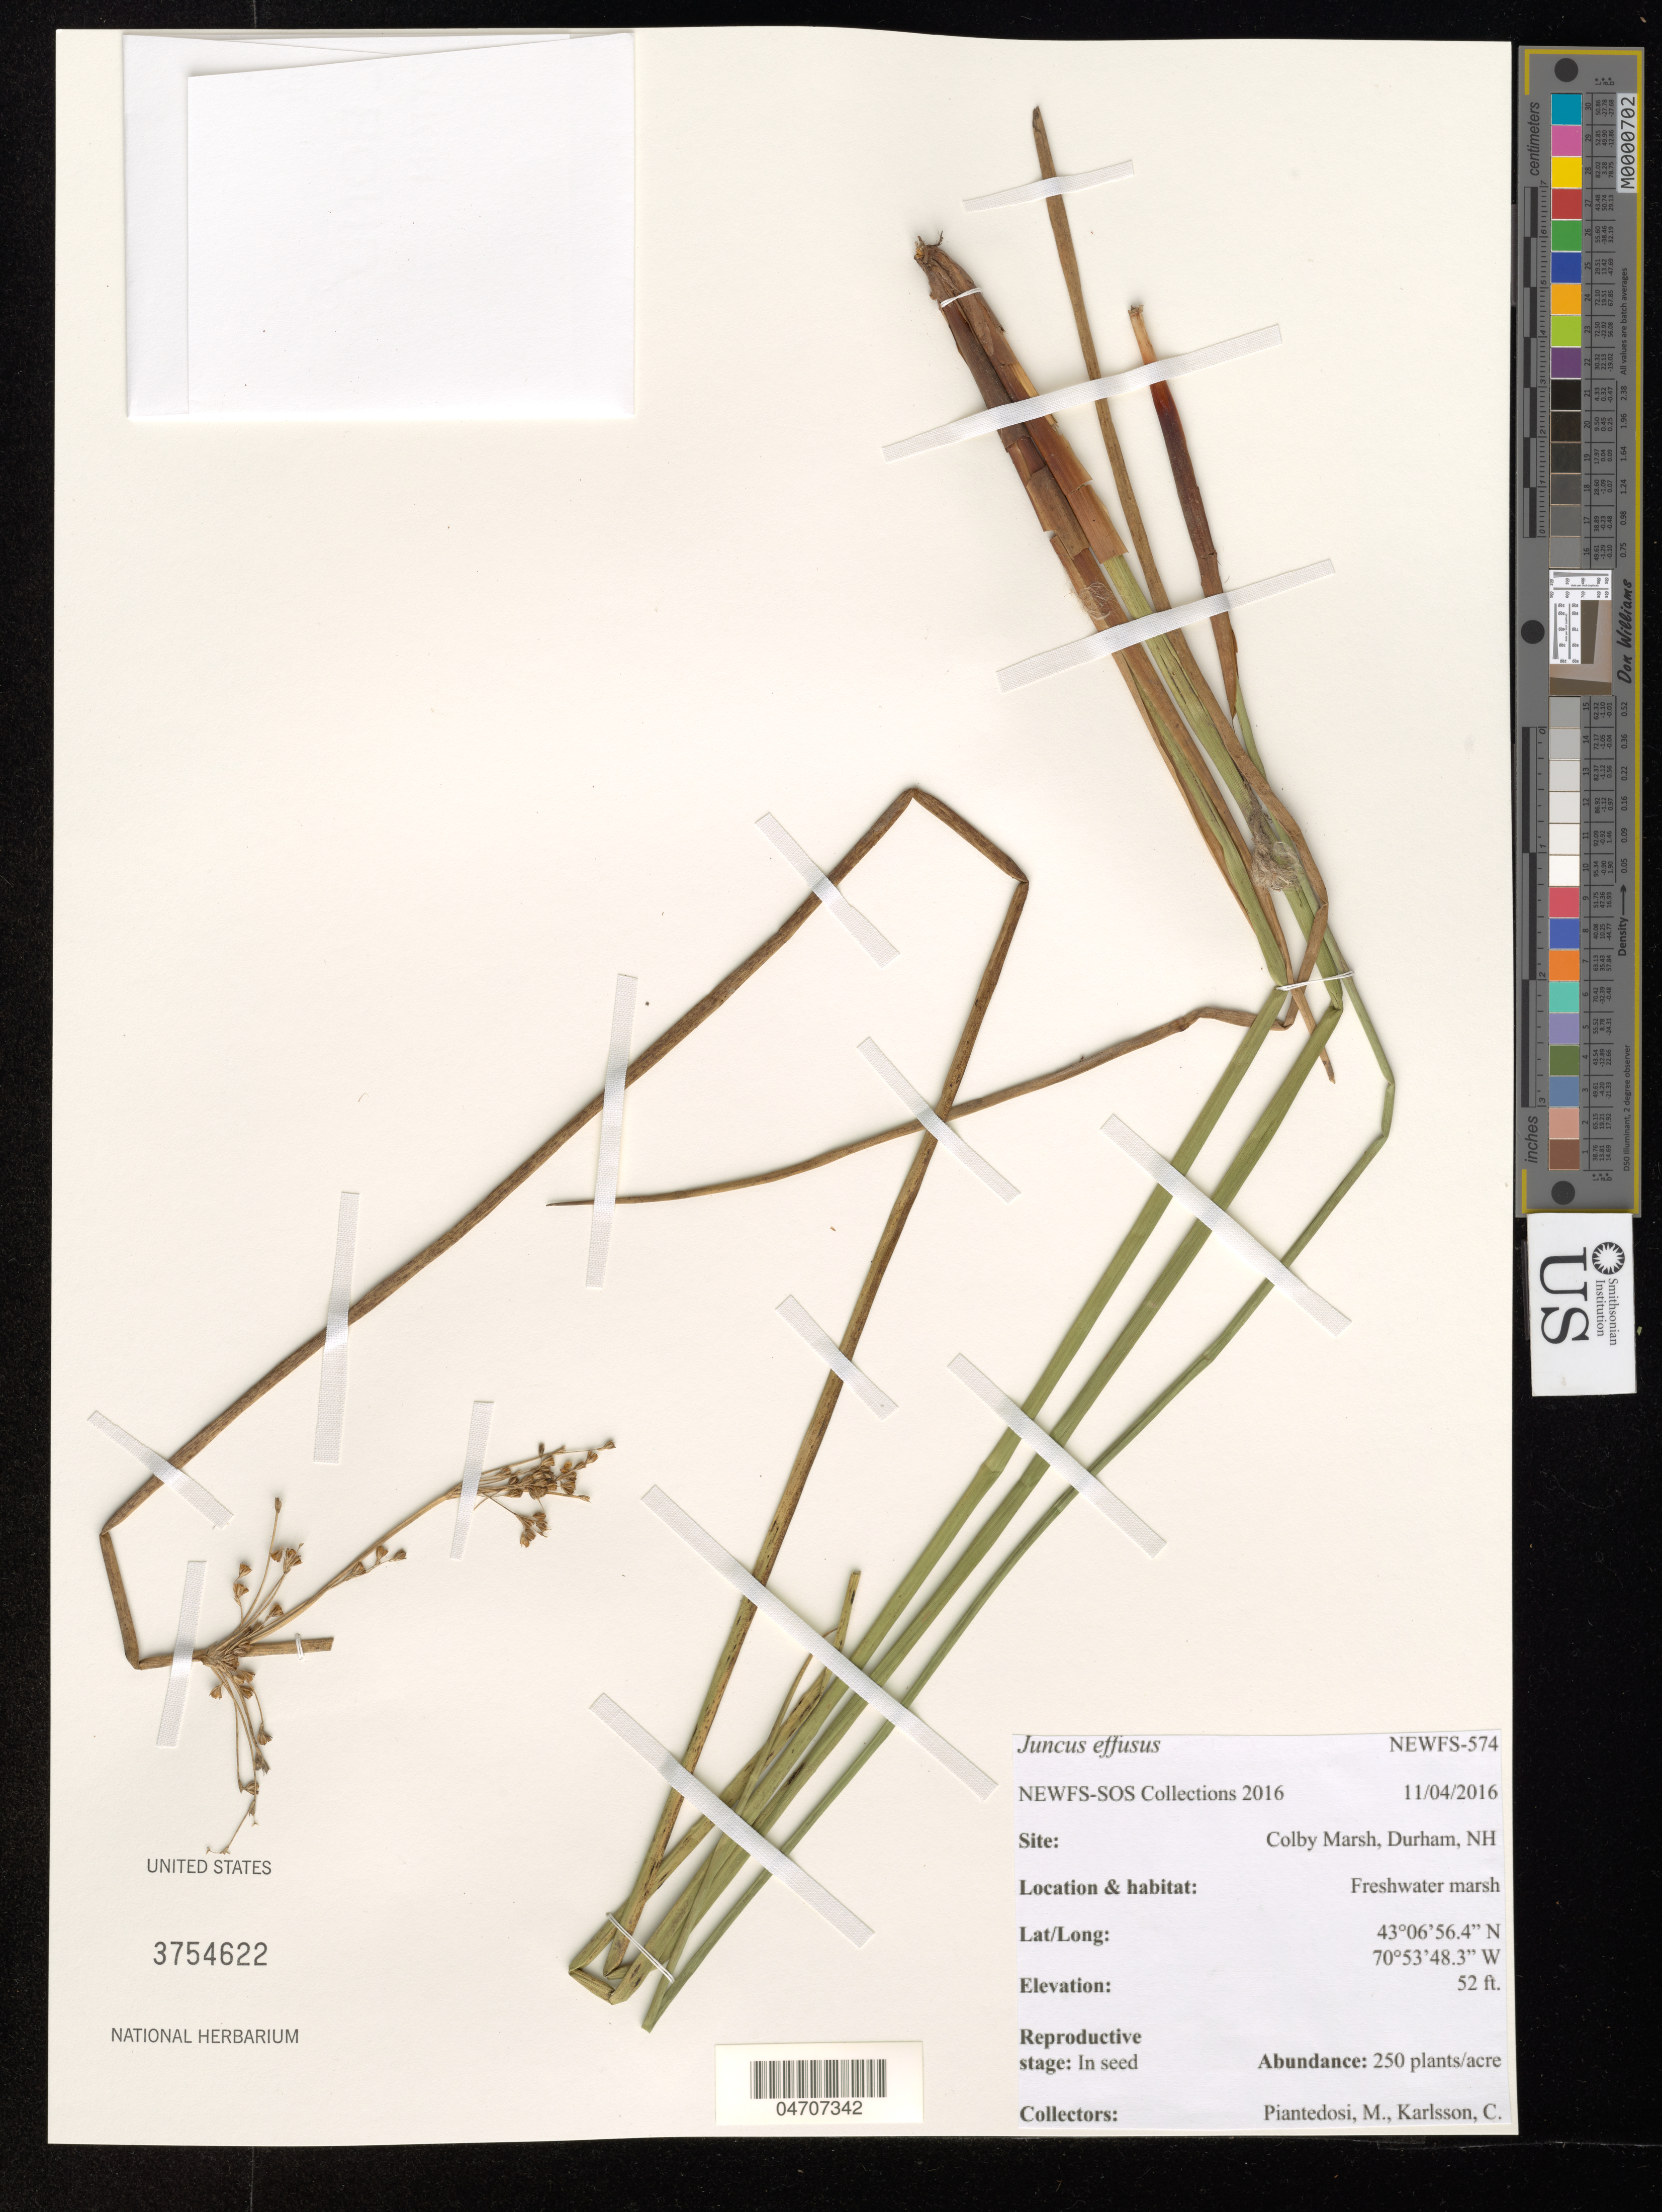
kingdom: Plantae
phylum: Tracheophyta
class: Liliopsida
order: Poales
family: Juncaceae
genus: Juncus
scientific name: Juncus effusus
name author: L.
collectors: M. Piantedosi & C. Karlsson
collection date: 2016-11-04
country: United States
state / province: New Hampshire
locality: Site: Colby Marsh, Durham, NH.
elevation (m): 16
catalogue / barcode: US 3754622